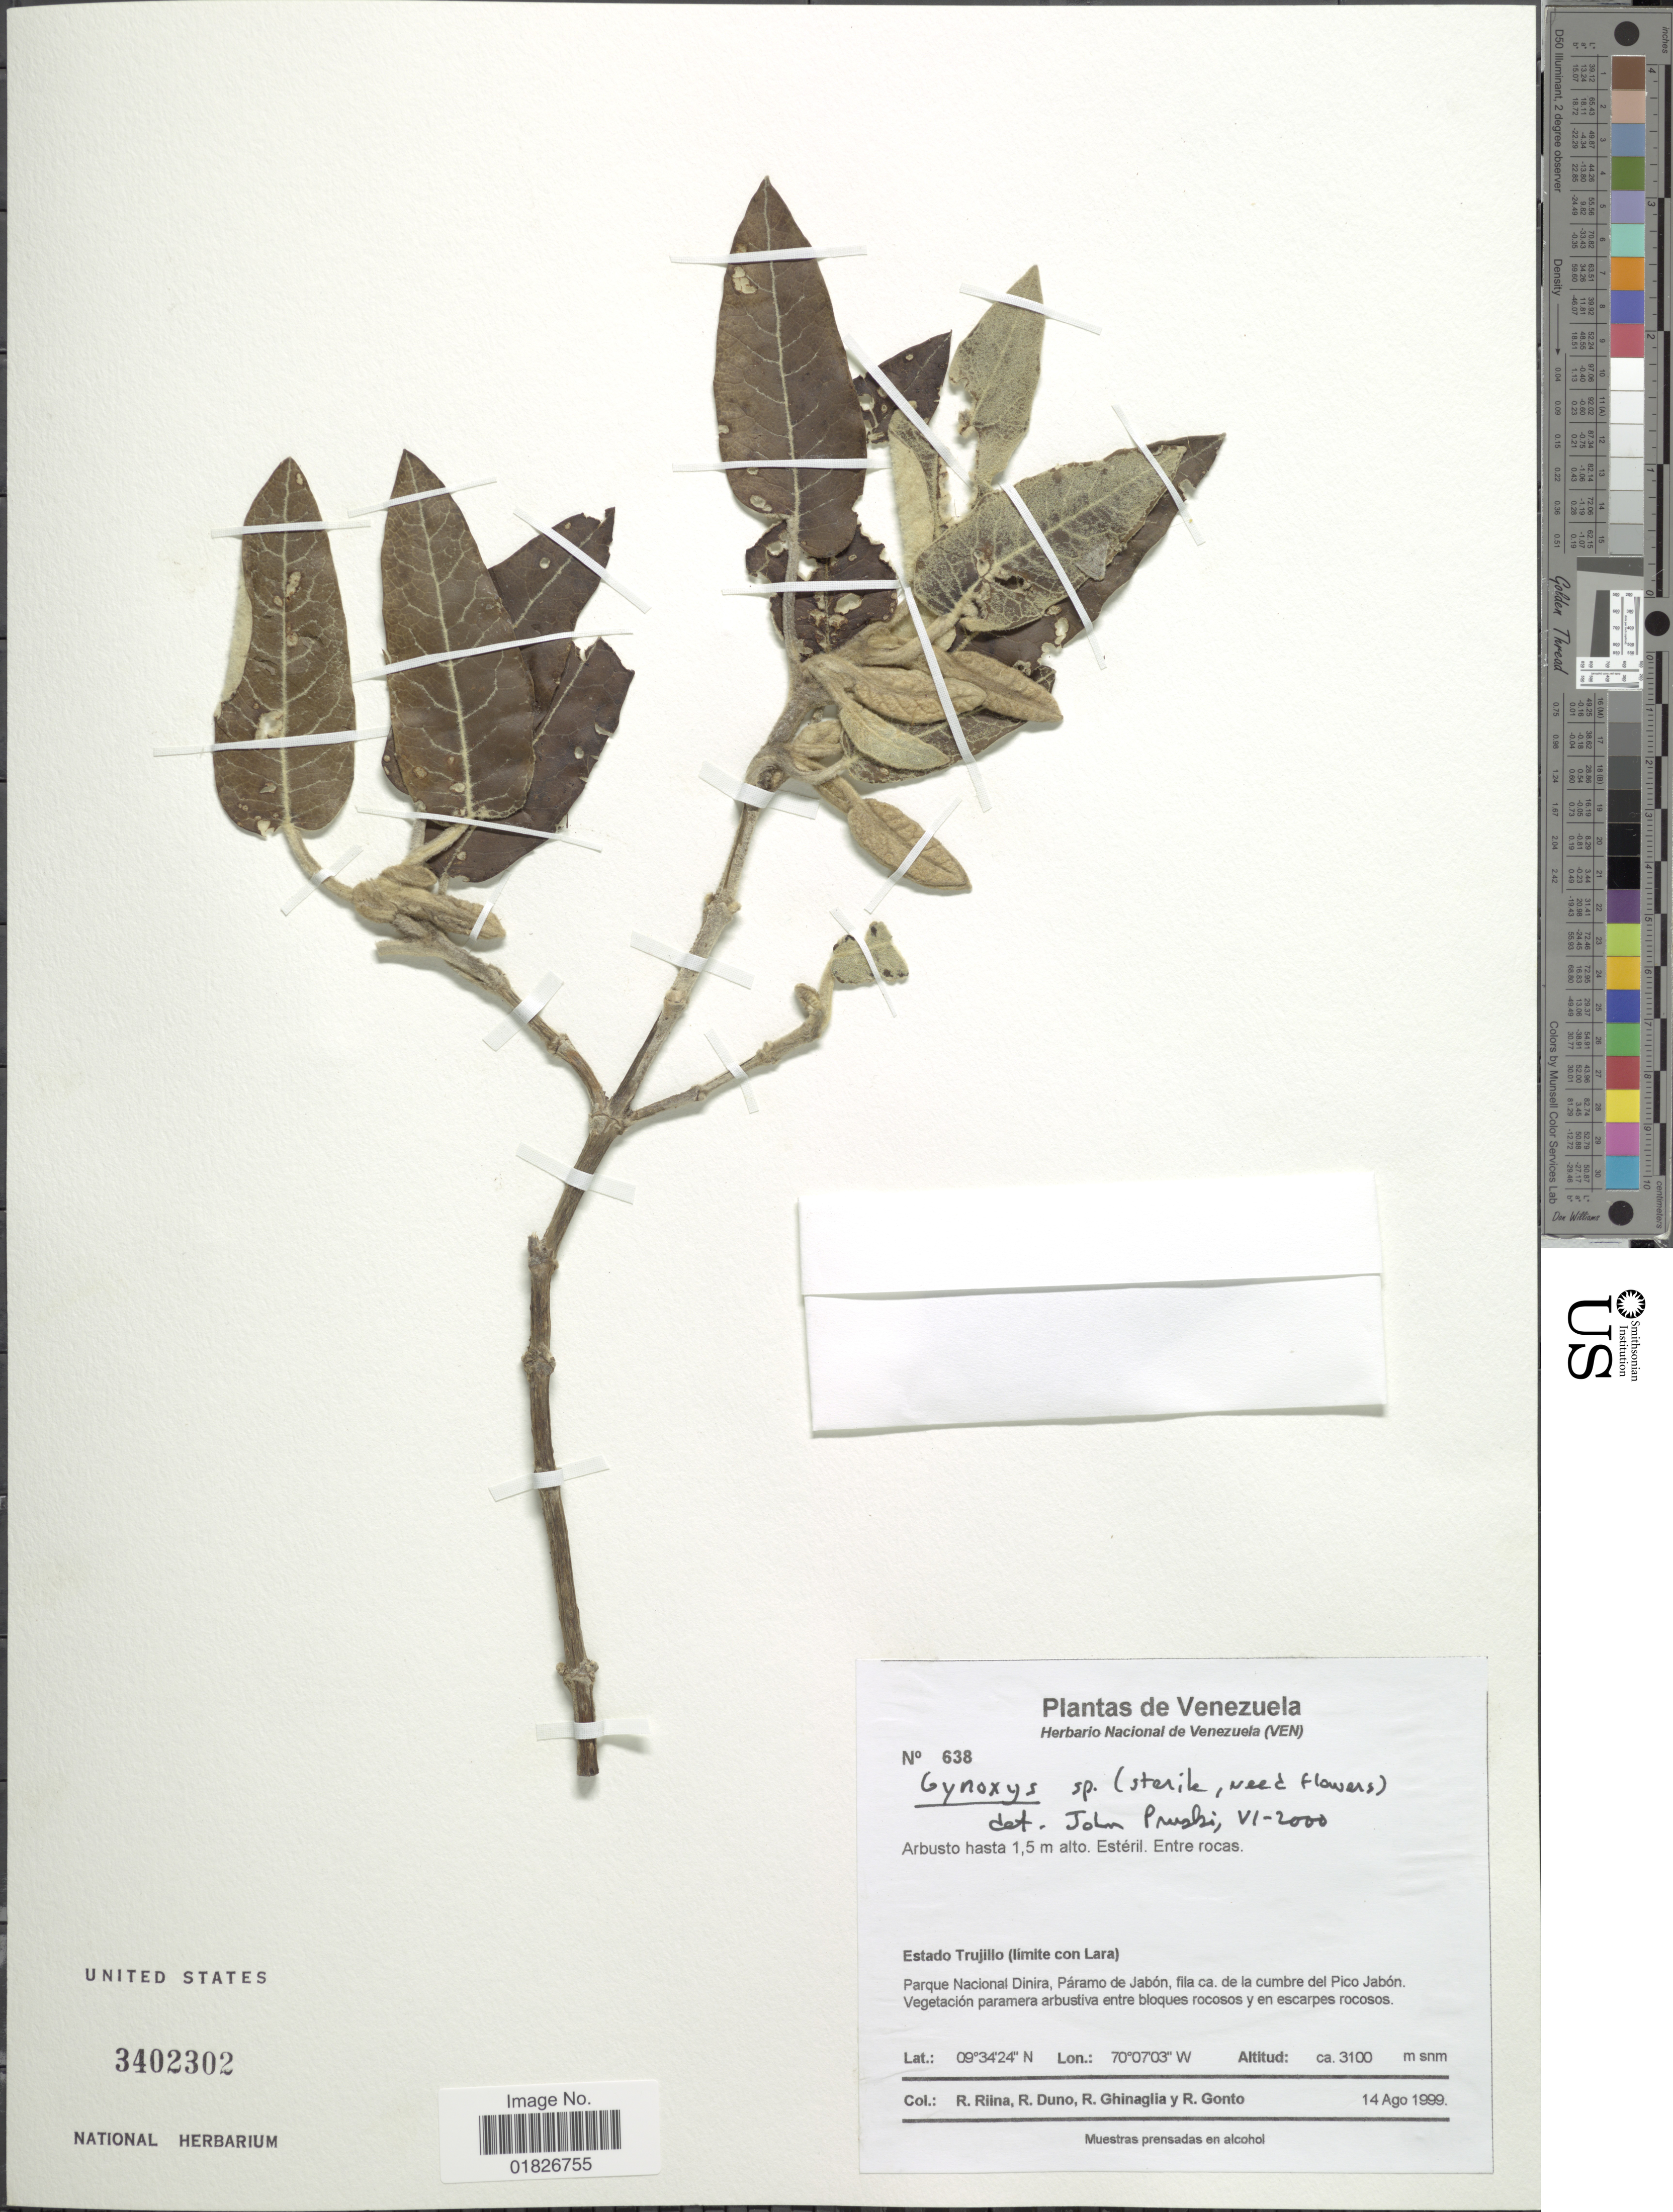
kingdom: Plantae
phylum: Tracheophyta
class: Magnoliopsida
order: Asterales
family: Asteraceae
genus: Gynoxys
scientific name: Gynoxys sp.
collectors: R. Riina, R. Duno de Stefano, R. Ghinaglia & R. Gonto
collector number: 638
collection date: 1999-08-14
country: Venezuela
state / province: Trujillo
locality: Limite con Lara, Parque Nacional Dinira, Paramo de Jabon, fila ca. de la cumbre del Pico Jabon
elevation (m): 3100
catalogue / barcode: US 3402302